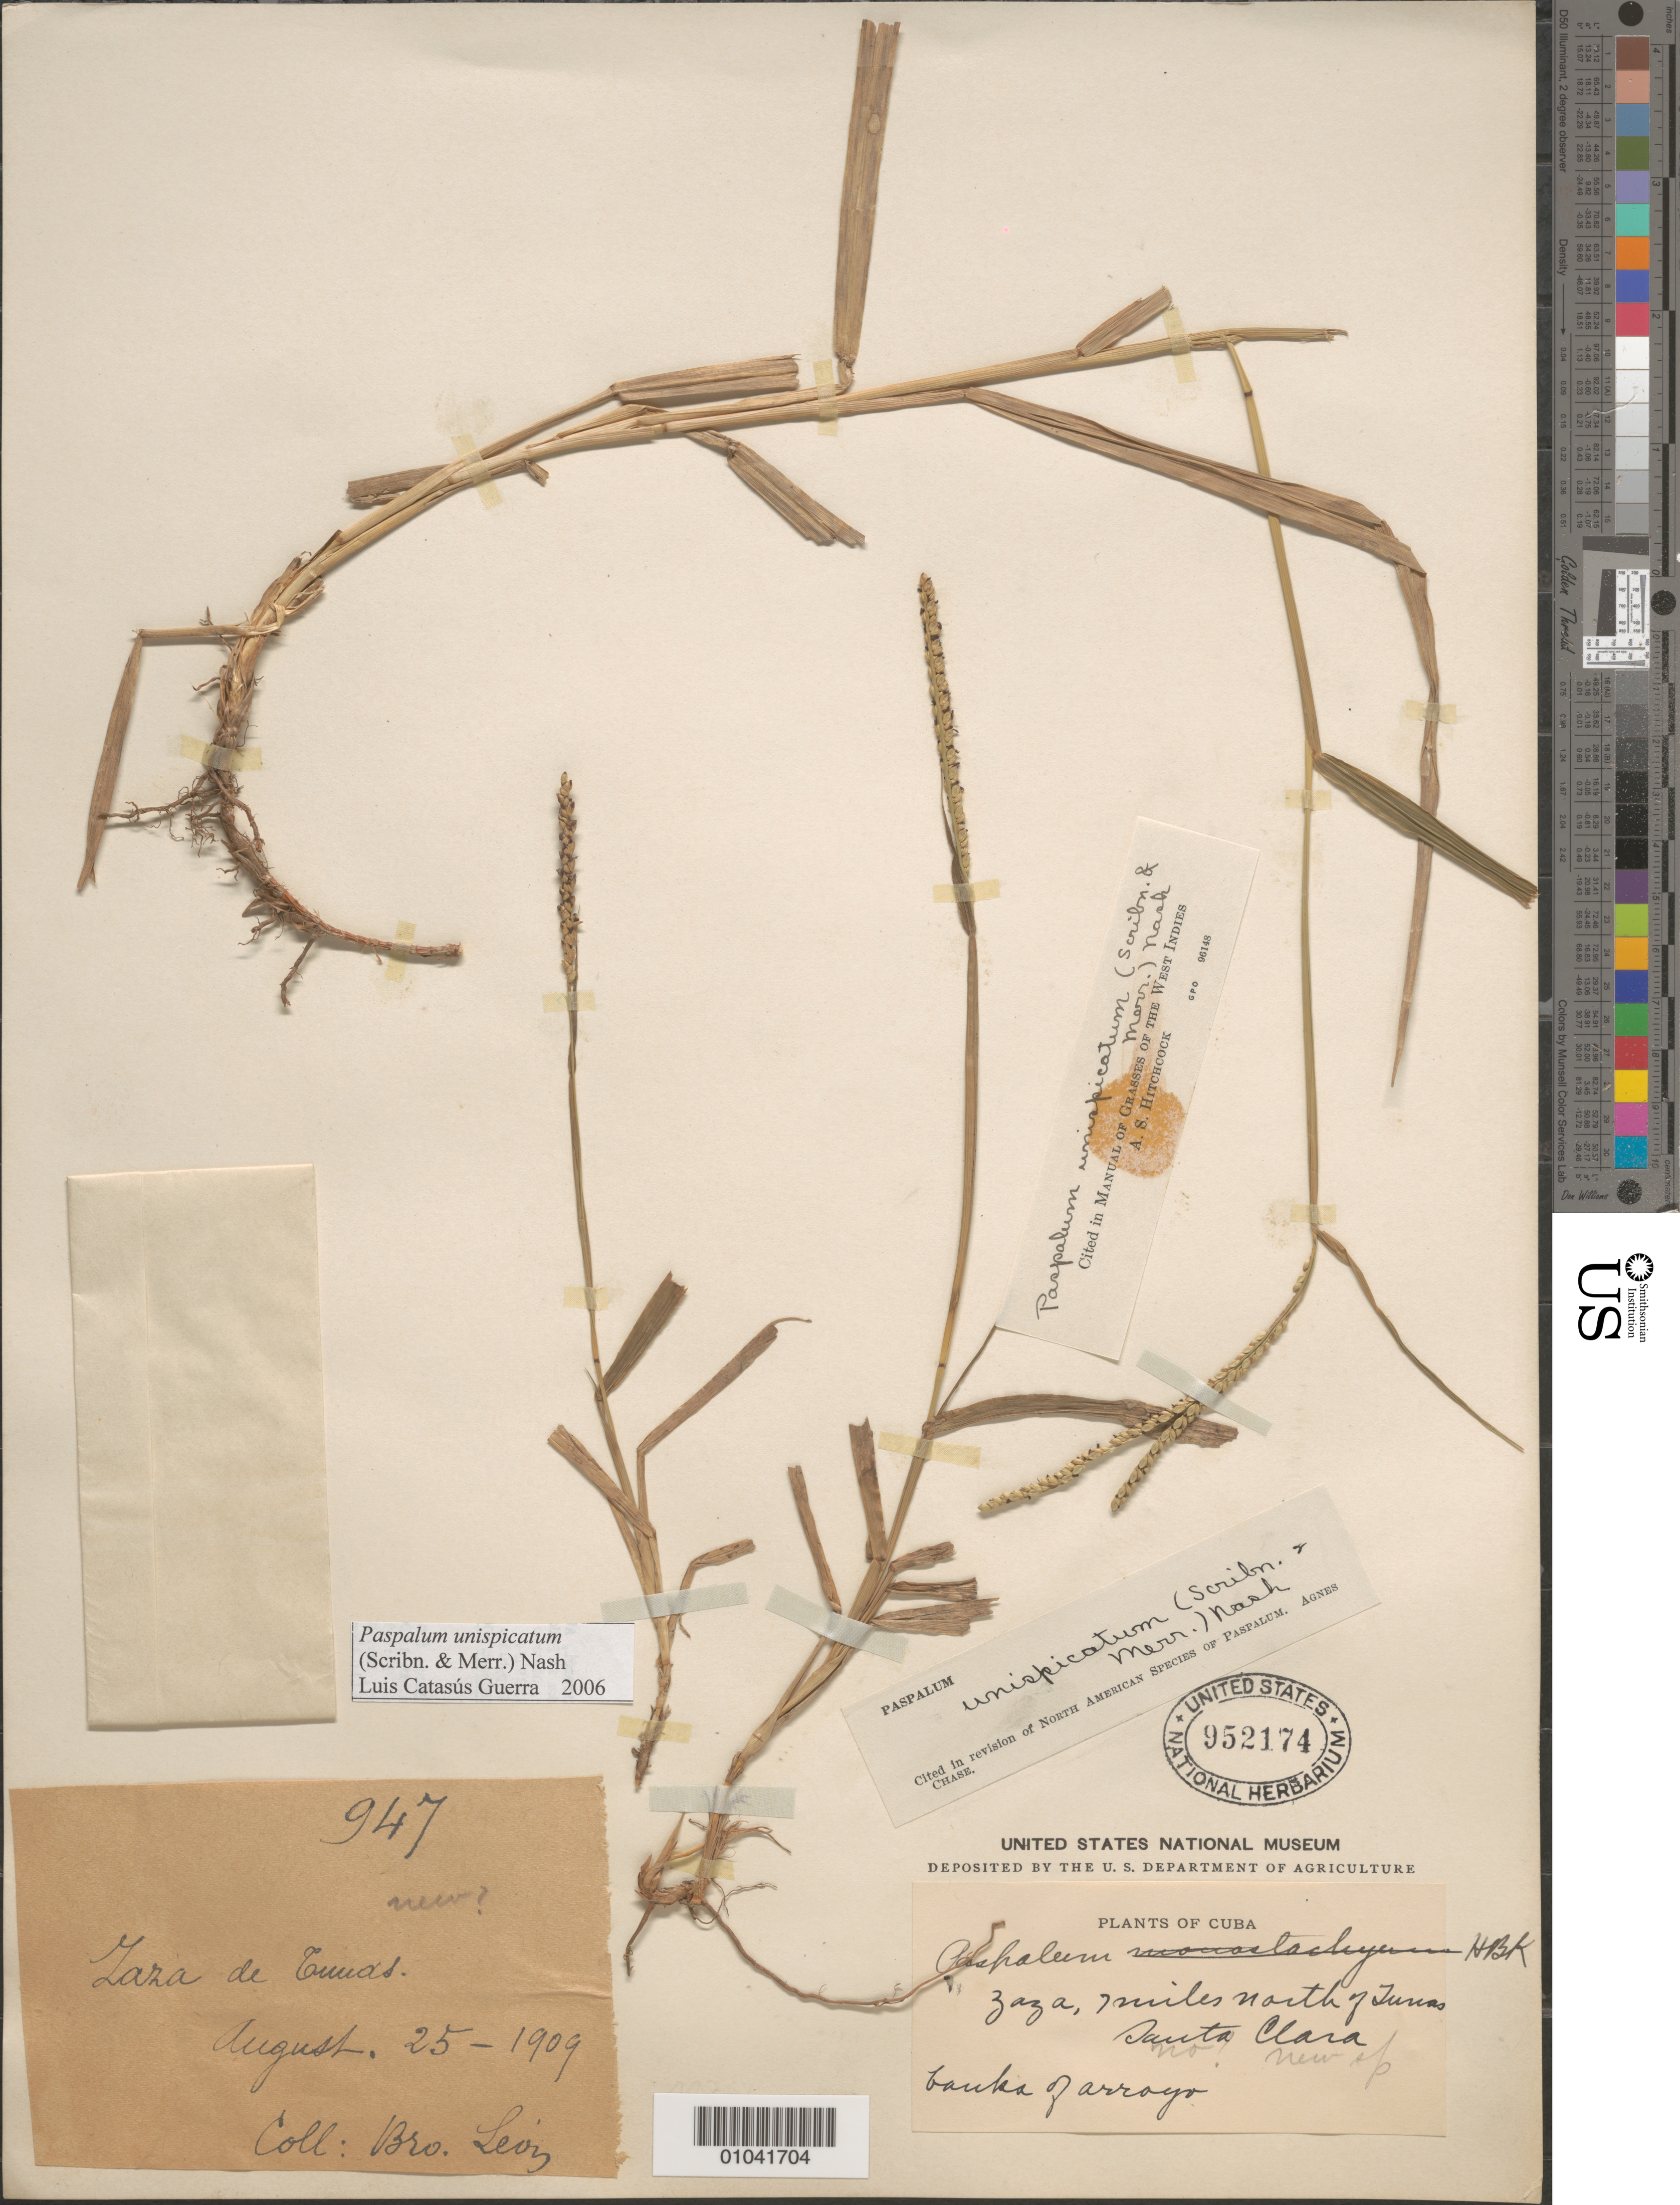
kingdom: Plantae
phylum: Tracheophyta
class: Liliopsida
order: Poales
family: Poaceae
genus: Paspalum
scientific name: Paspalum unispicatum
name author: (Scribn. & Merr.) Nash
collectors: Bro. León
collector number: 947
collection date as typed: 25 Aug 1909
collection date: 1909-08-25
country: Cuba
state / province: Villa Clara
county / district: Santa Clara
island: Cuba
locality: Zaza, 7 miles N of Tunas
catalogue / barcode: US 952174